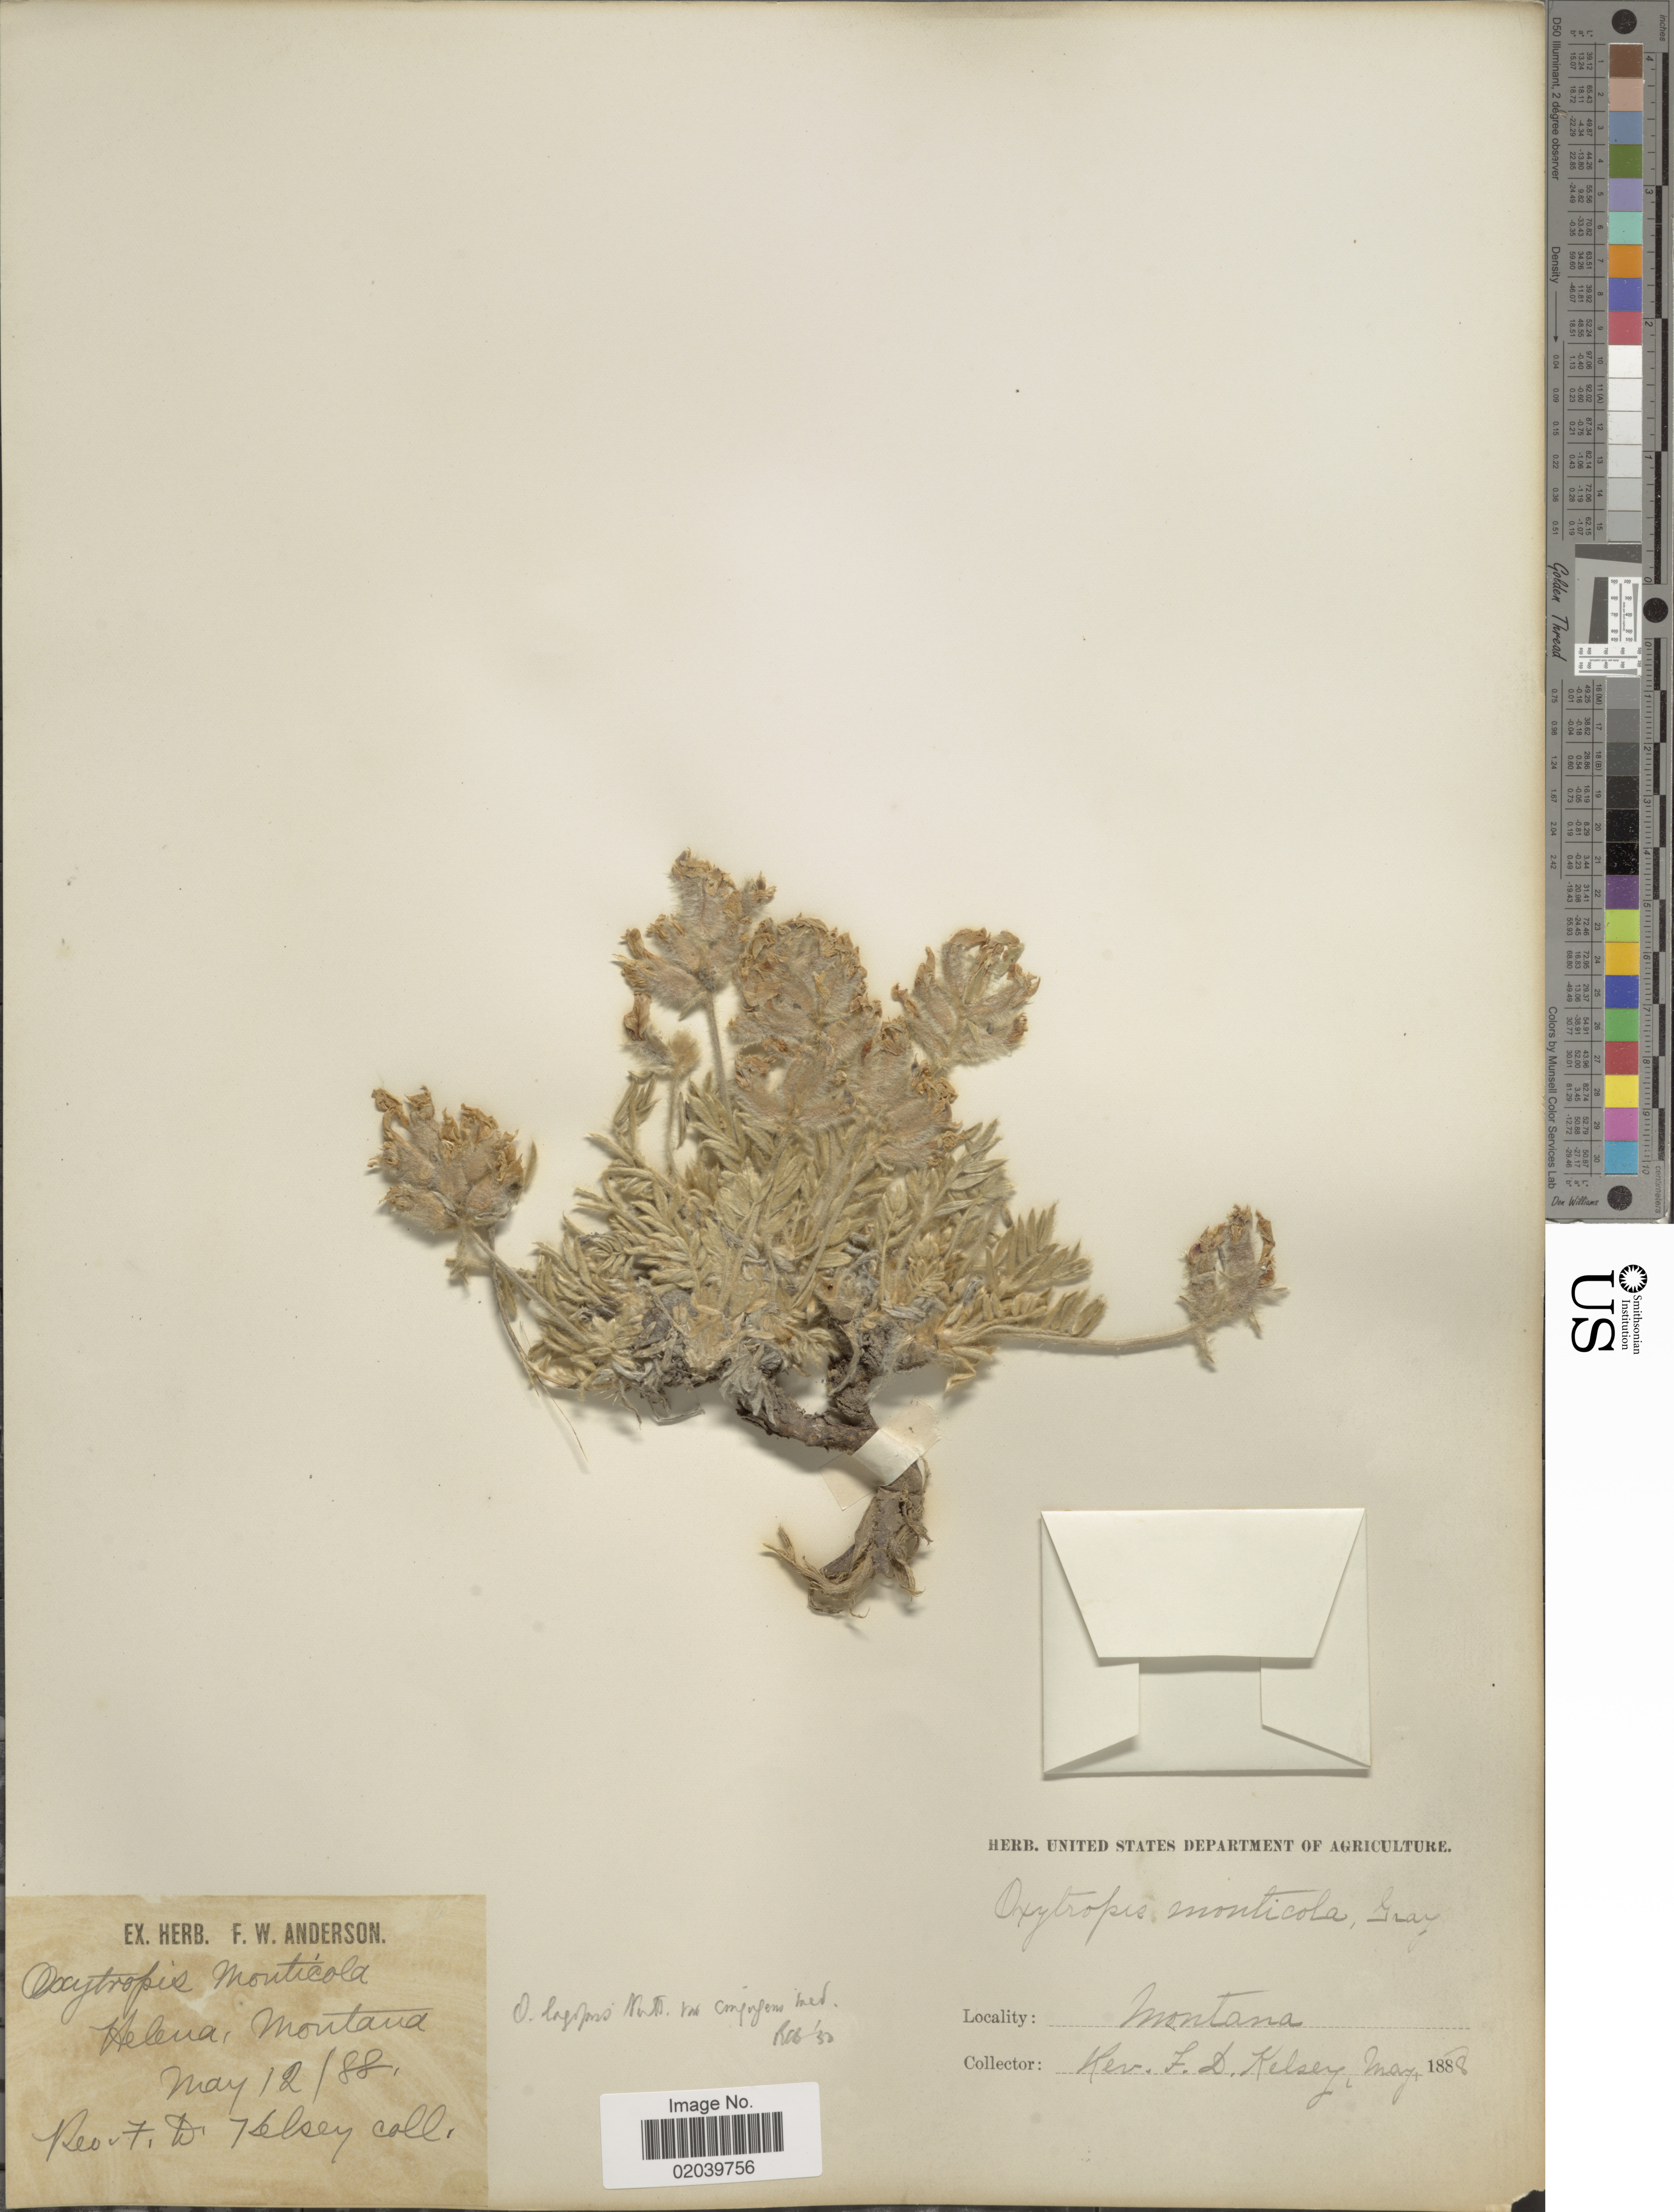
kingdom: Plantae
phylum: Tracheophyta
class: Magnoliopsida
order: Fabales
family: Fabaceae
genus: Oxytropis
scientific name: Oxytropis lagopus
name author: Nutt.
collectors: F. Kelsey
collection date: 1888-05-12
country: United States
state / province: Montana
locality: Helena